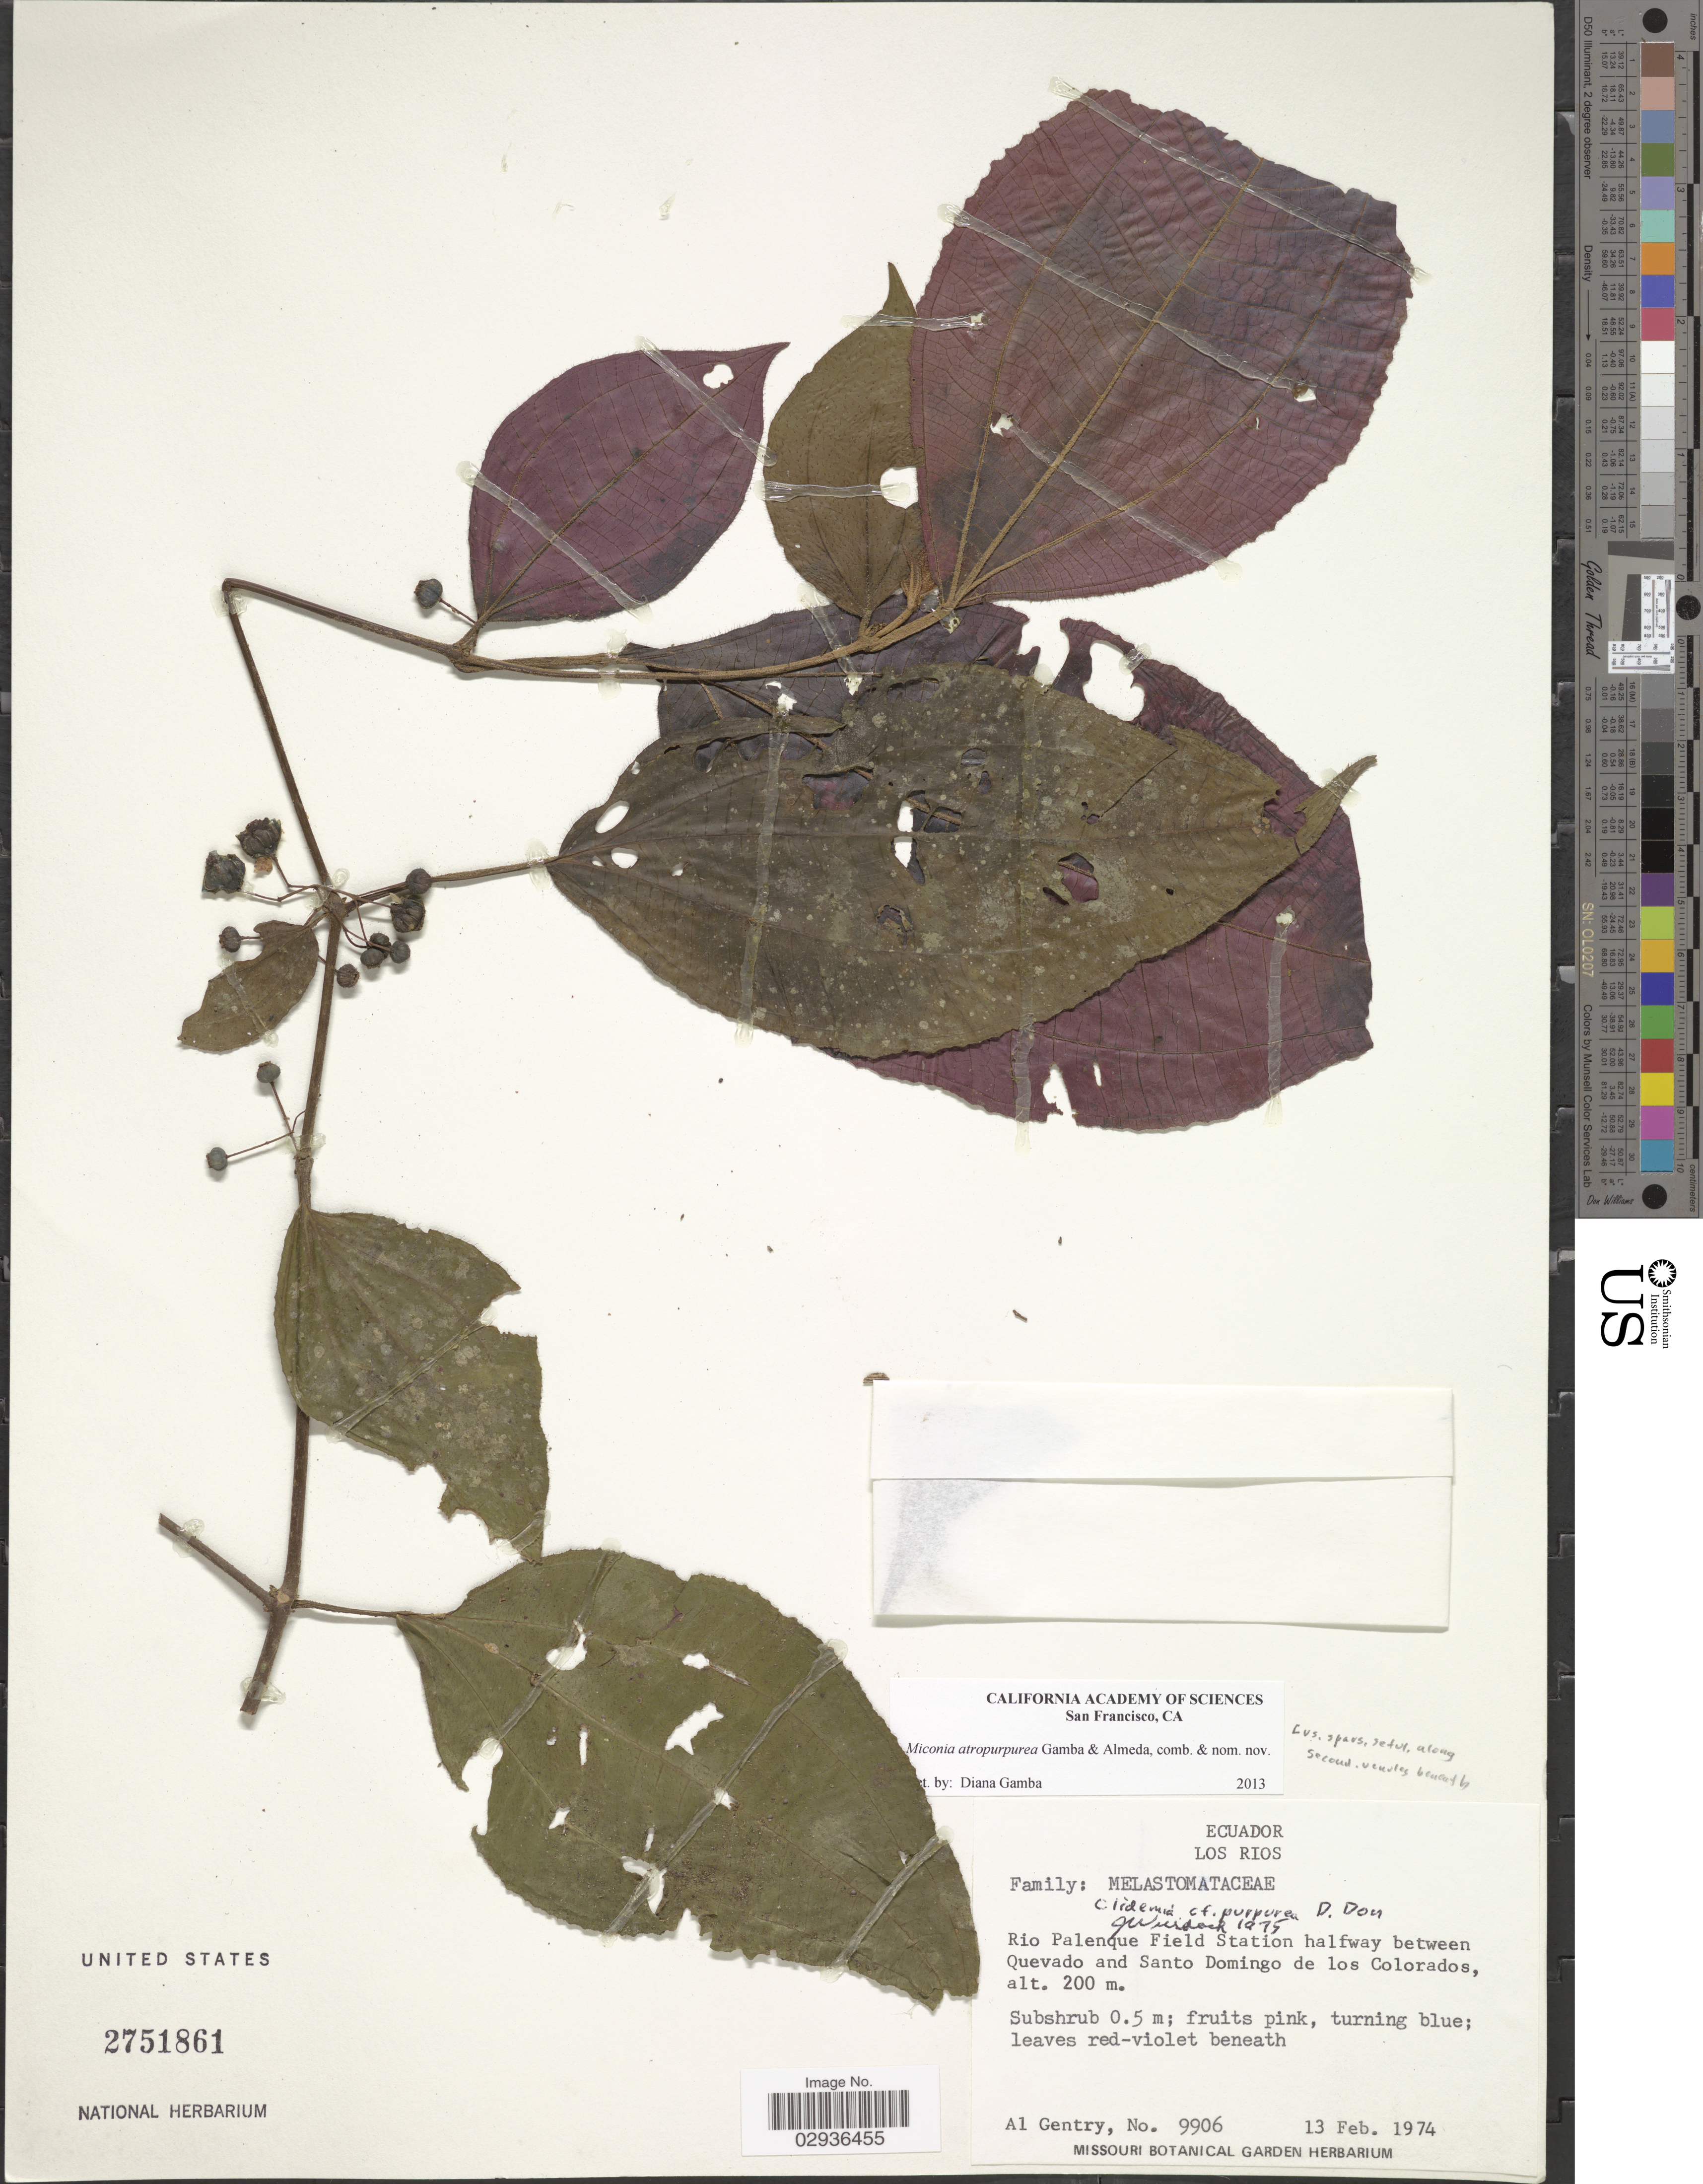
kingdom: Plantae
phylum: Tracheophyta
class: Magnoliopsida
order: Myrtales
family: Melastomataceae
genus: Miconia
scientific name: Miconia atropurpurea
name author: Gamba & Almeda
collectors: A. H. Gentry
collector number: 9906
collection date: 1974-02-13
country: Ecuador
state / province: Los Ríos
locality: Rio Palenque Field Station halfway between Quevado and Santo Domingo de los Colorados.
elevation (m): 200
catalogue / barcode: US 2751861